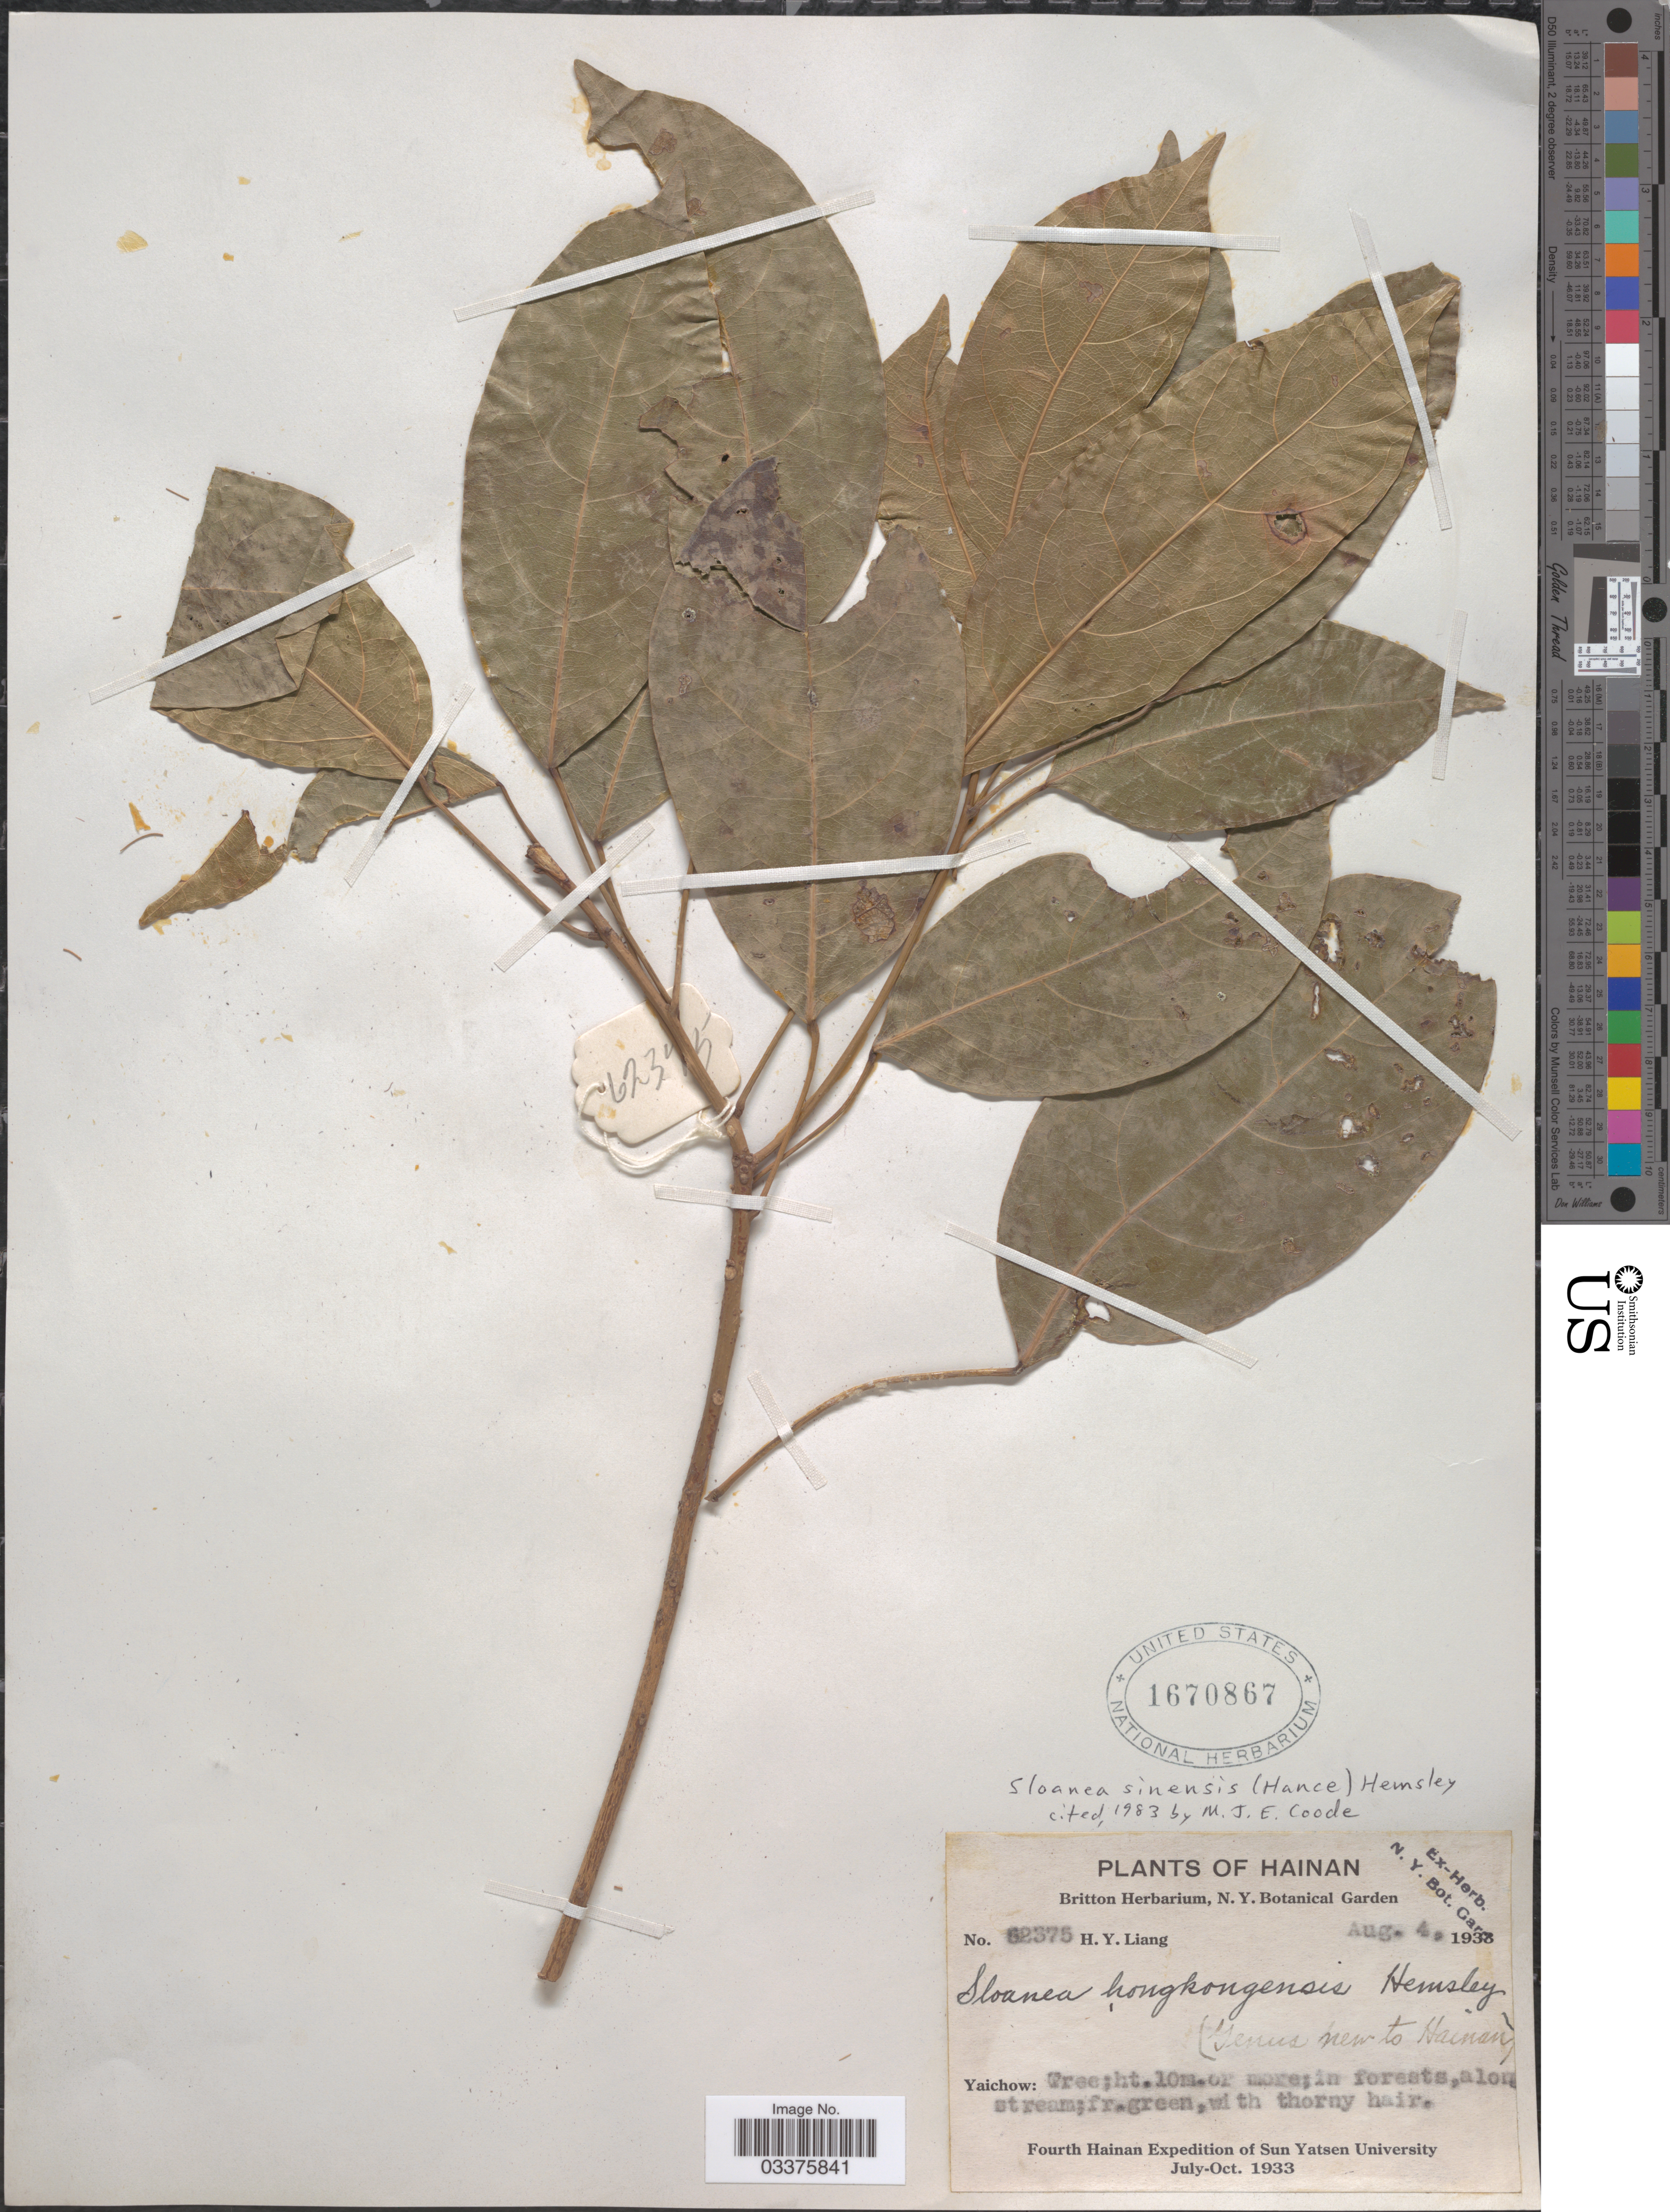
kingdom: Plantae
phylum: Tracheophyta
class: Magnoliopsida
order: Oxalidales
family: Elaeocarpaceae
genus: Sloanea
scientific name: Sloanea sinensis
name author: (Hance) Hu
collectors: H. Y. Liang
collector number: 52375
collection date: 1938-08-04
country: China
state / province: Hainan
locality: Yaichow.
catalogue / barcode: US 1670867